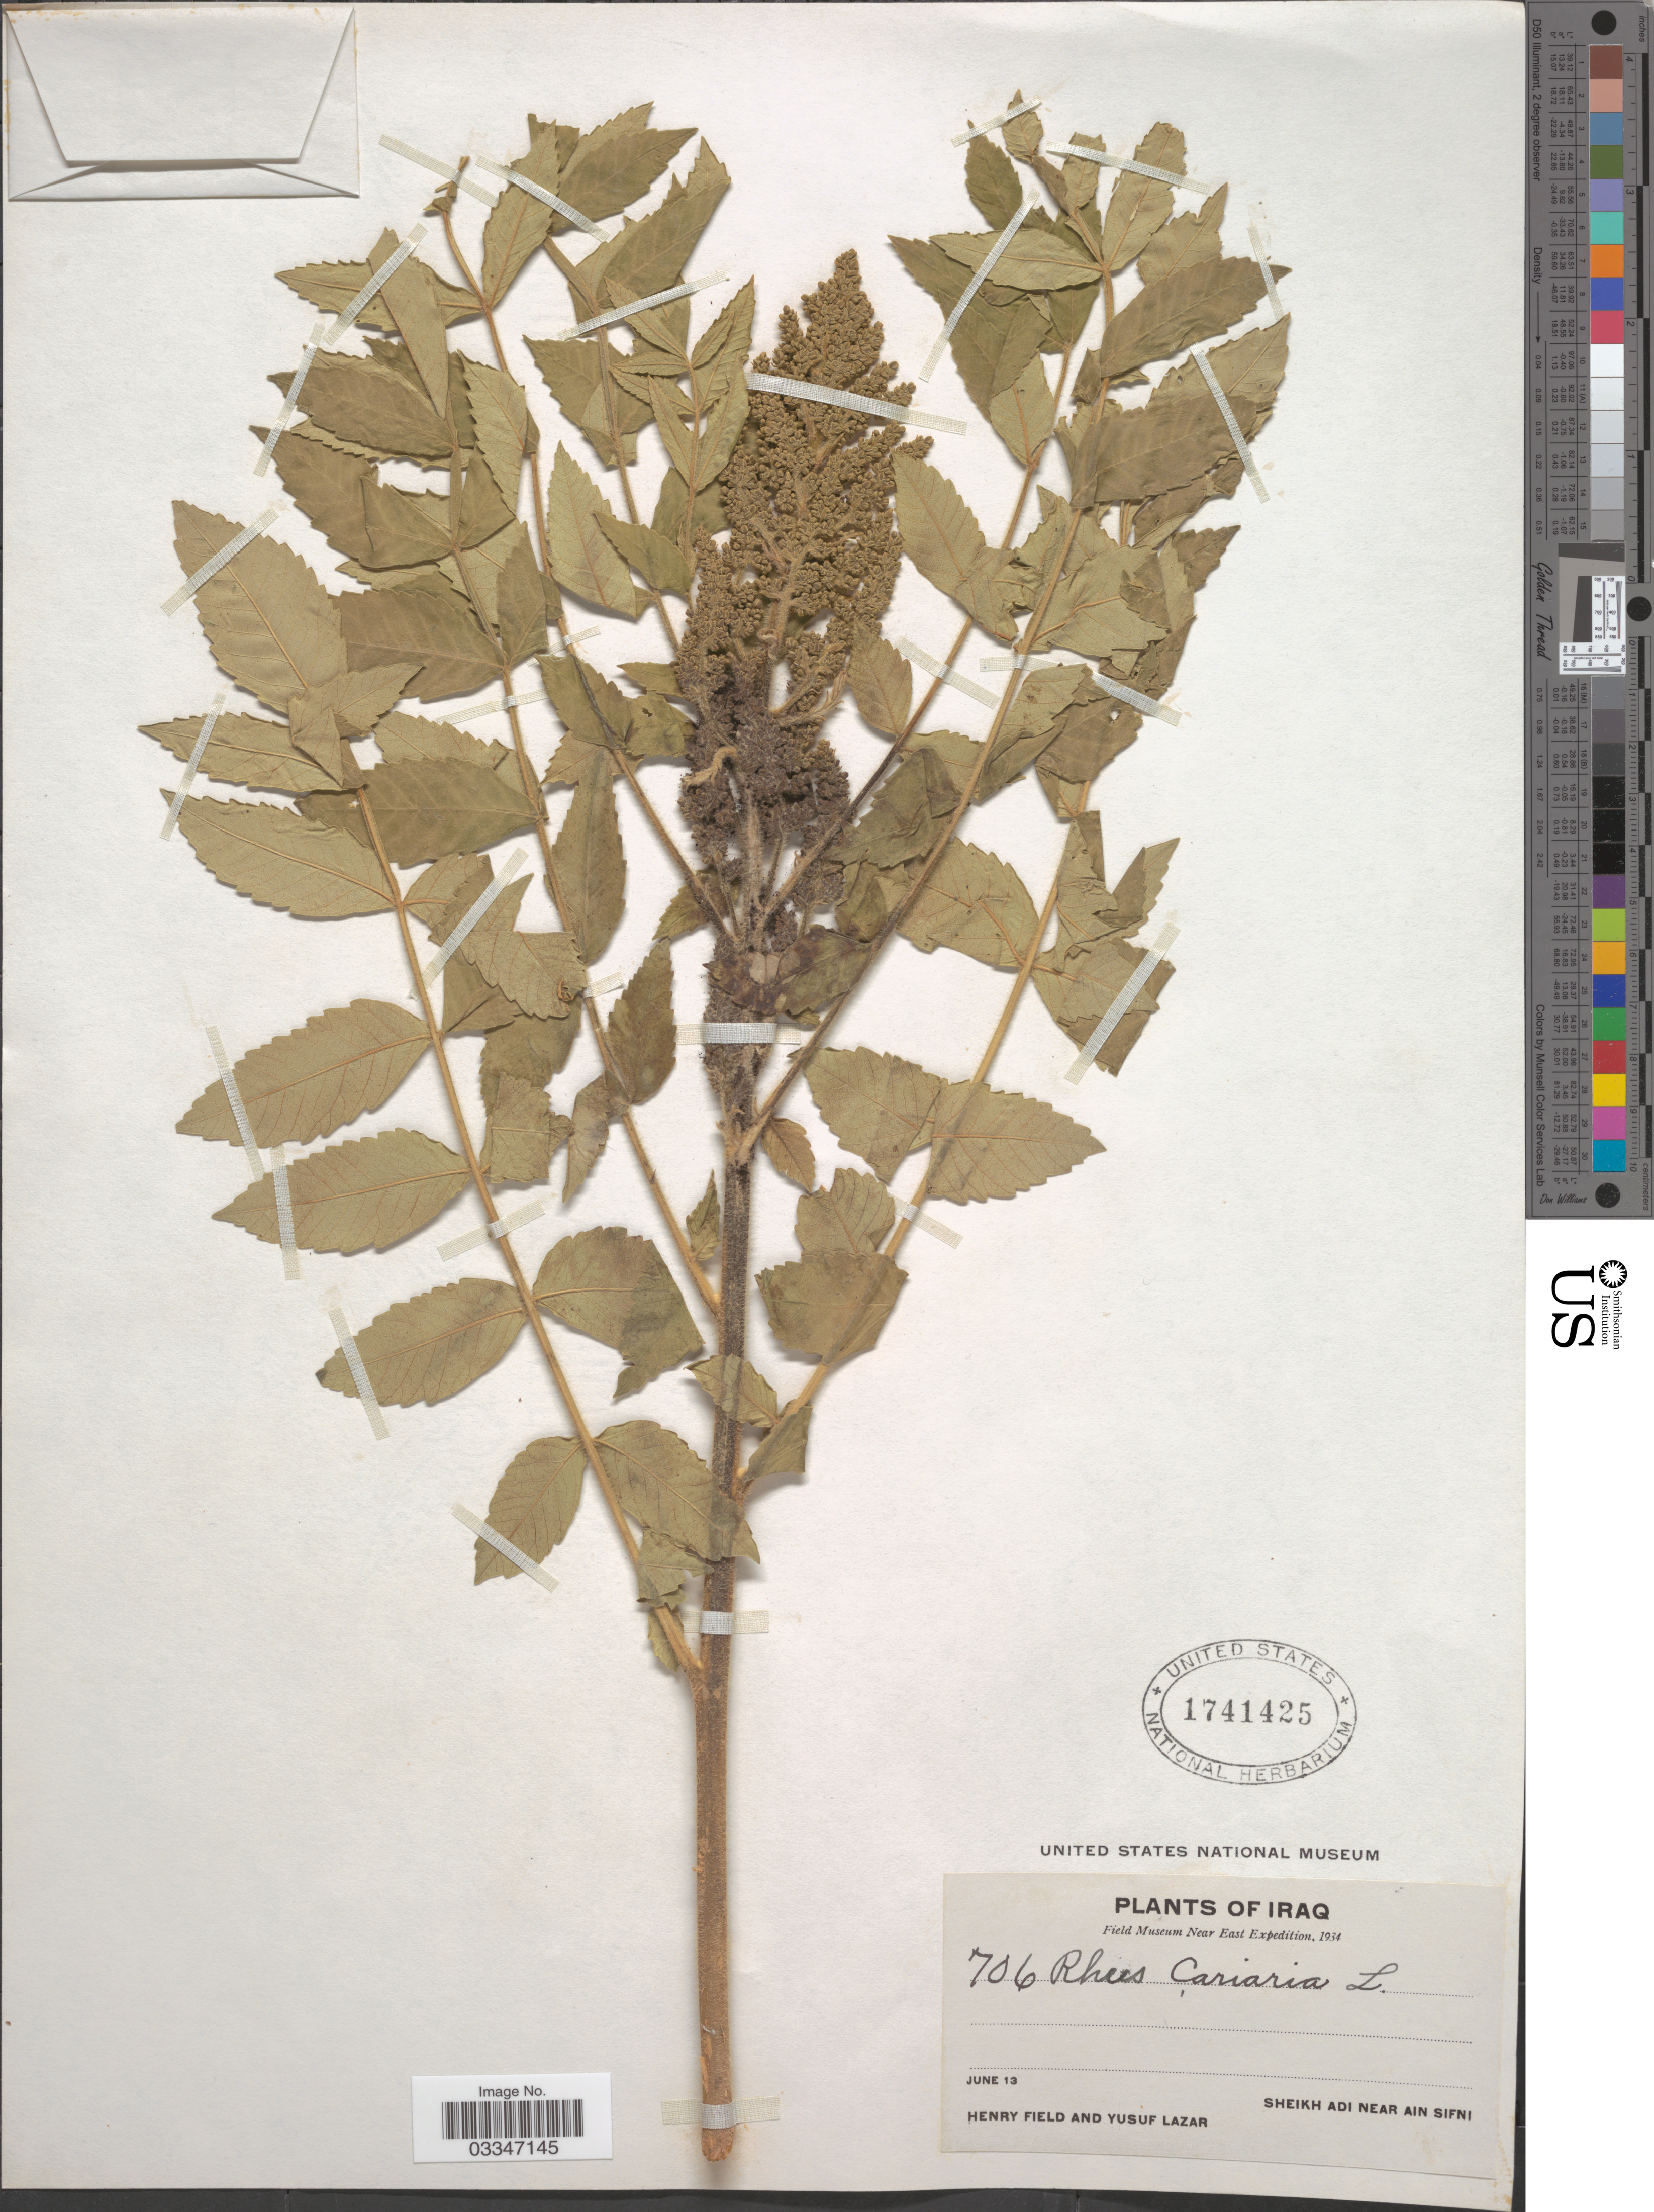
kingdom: Plantae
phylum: Tracheophyta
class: Magnoliopsida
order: Sapindales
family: Anacardiaceae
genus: Rhus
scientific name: Rhus coriaria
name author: L.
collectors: H. Field & Y. Lazar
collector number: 706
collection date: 1934-06-13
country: Iraq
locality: Sheikh Adi near Ain Sifni.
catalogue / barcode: US 1741425